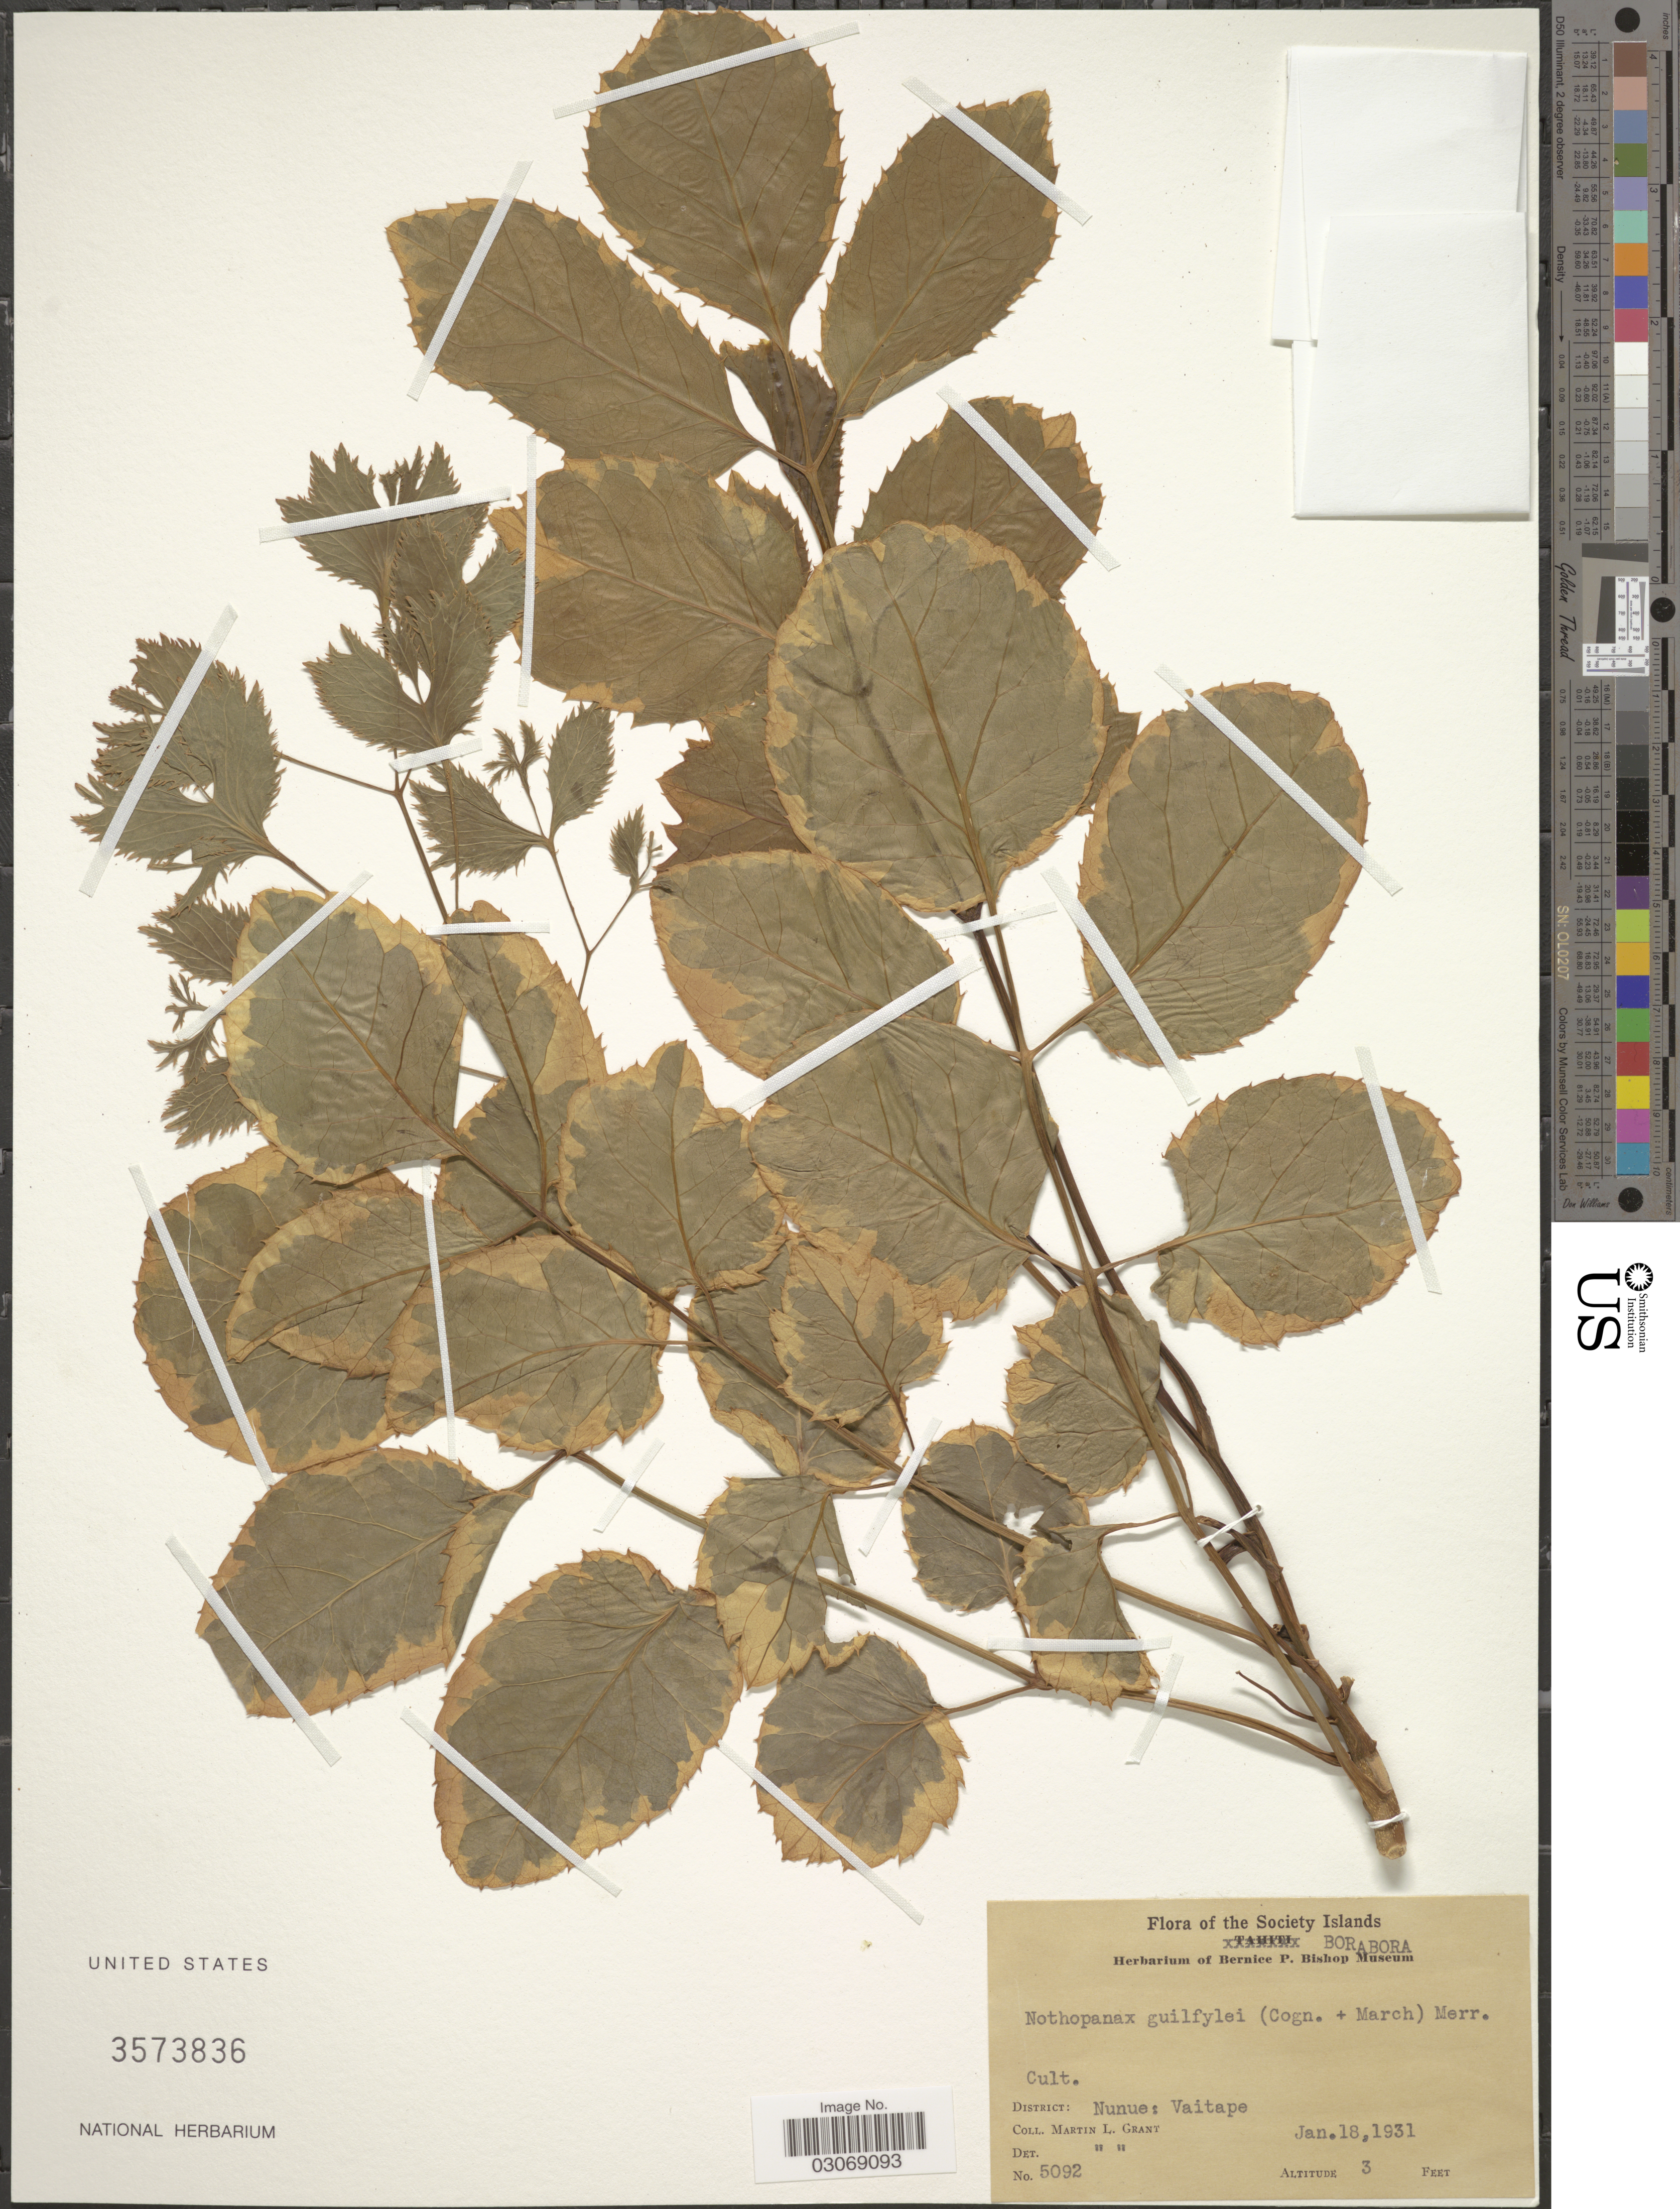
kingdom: Plantae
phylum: Tracheophyta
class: Magnoliopsida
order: Apiales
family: Araliaceae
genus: Nothopanax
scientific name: Nothopanax guilfoylei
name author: (W. Bull) Merr.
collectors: M. L. Grant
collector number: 5092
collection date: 1931-01-18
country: French Polynesia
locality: The Society Islands. Borabora. District: Nunue: Vaitape.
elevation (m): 1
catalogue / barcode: US 3573836